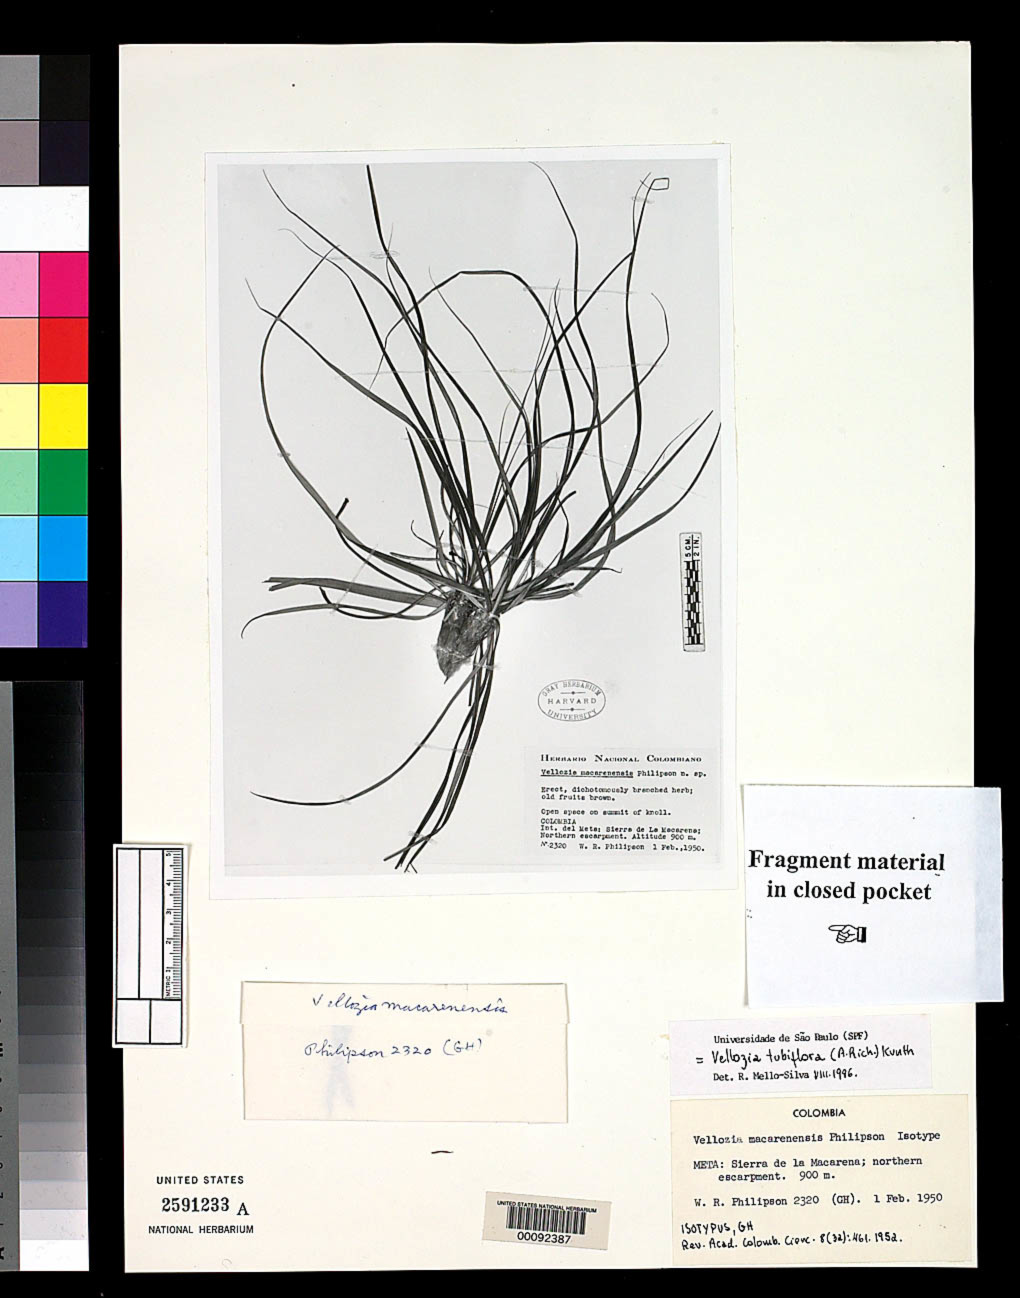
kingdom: Plantae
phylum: Tracheophyta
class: Liliopsida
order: Pandanales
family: Velloziaceae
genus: Vellozia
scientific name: Vellozia macarenensis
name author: Philipson in R.E. Schult.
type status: Isotype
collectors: W. R. Philipson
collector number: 2320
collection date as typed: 01 Feb 1950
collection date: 1950-02-01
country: Colombia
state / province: Meta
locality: Sierra de la Macarena, NEon escarpment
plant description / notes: Photograph and fragmentary material of type specimen ex herb. GH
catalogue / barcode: US 2591233A